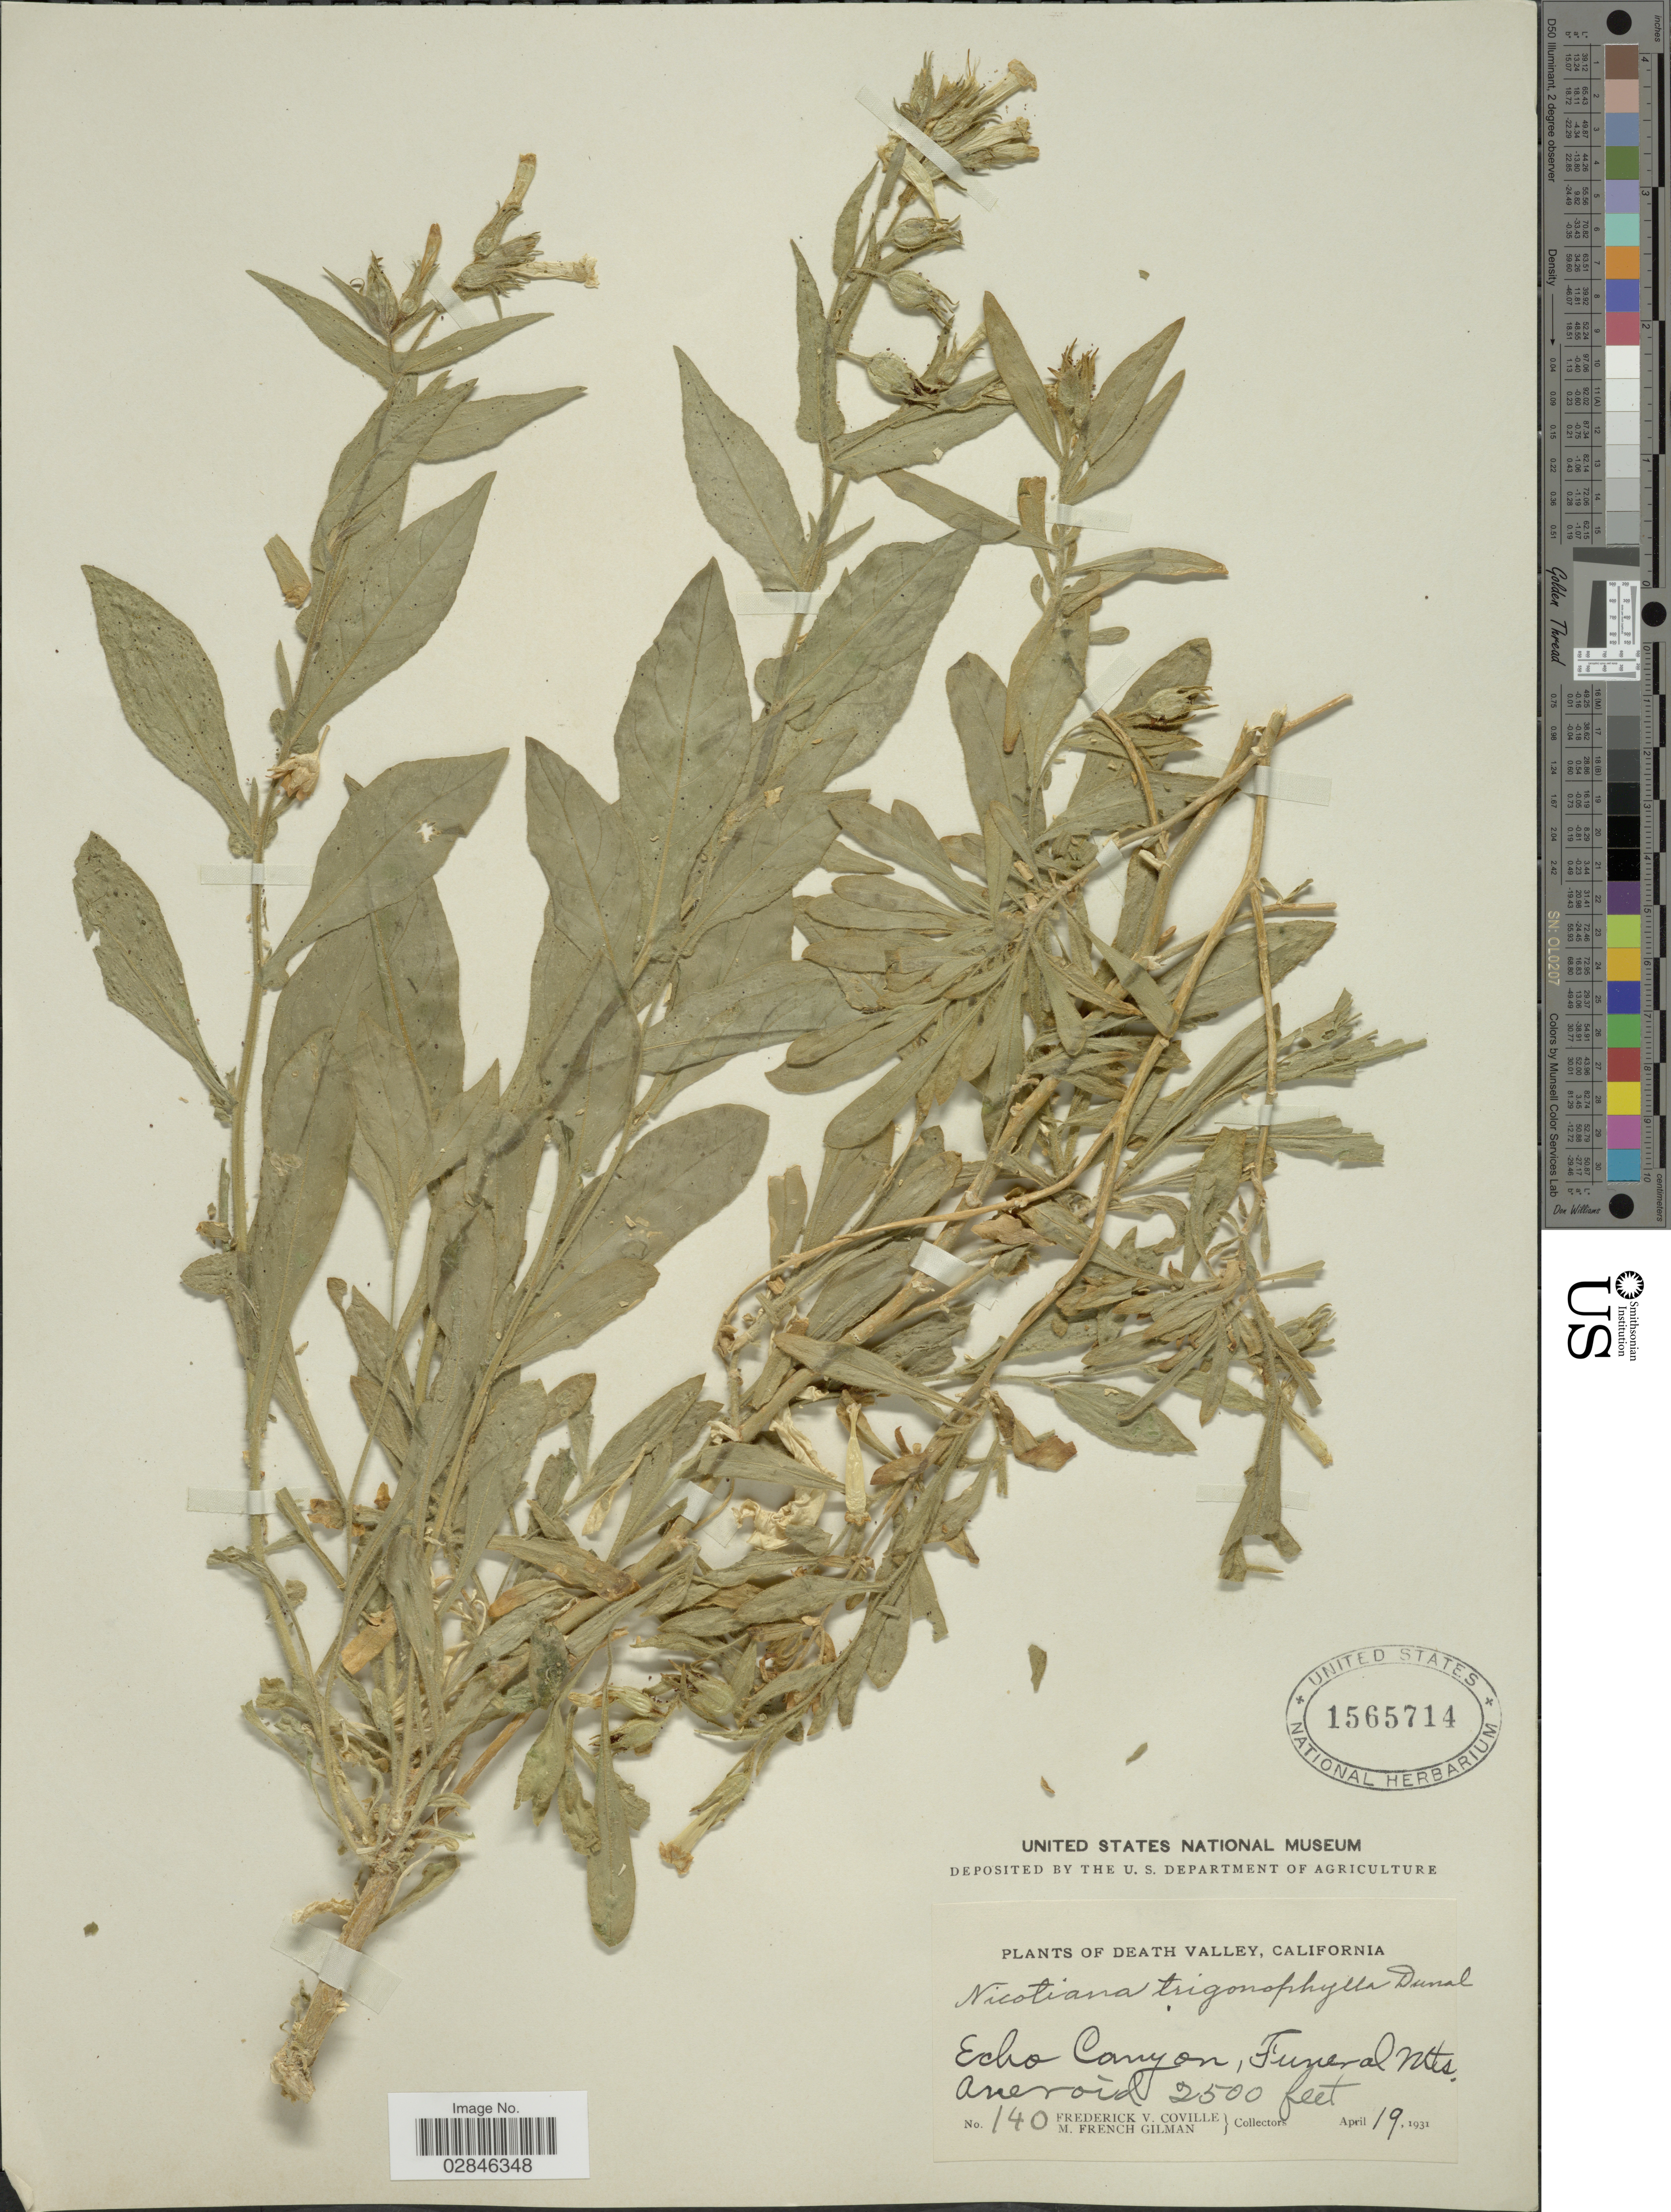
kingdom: Plantae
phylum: Tracheophyta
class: Magnoliopsida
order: Solanales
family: Solanaceae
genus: Nicotiana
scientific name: Nicotiana trigonophylla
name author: Dunal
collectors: F. V. Coville & M. F. Gilman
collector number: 140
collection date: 1931-04-19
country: United States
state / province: California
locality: Death Valley, Echo Canyon, Funeral Mts., Aneroid.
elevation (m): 762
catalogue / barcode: US 1565714